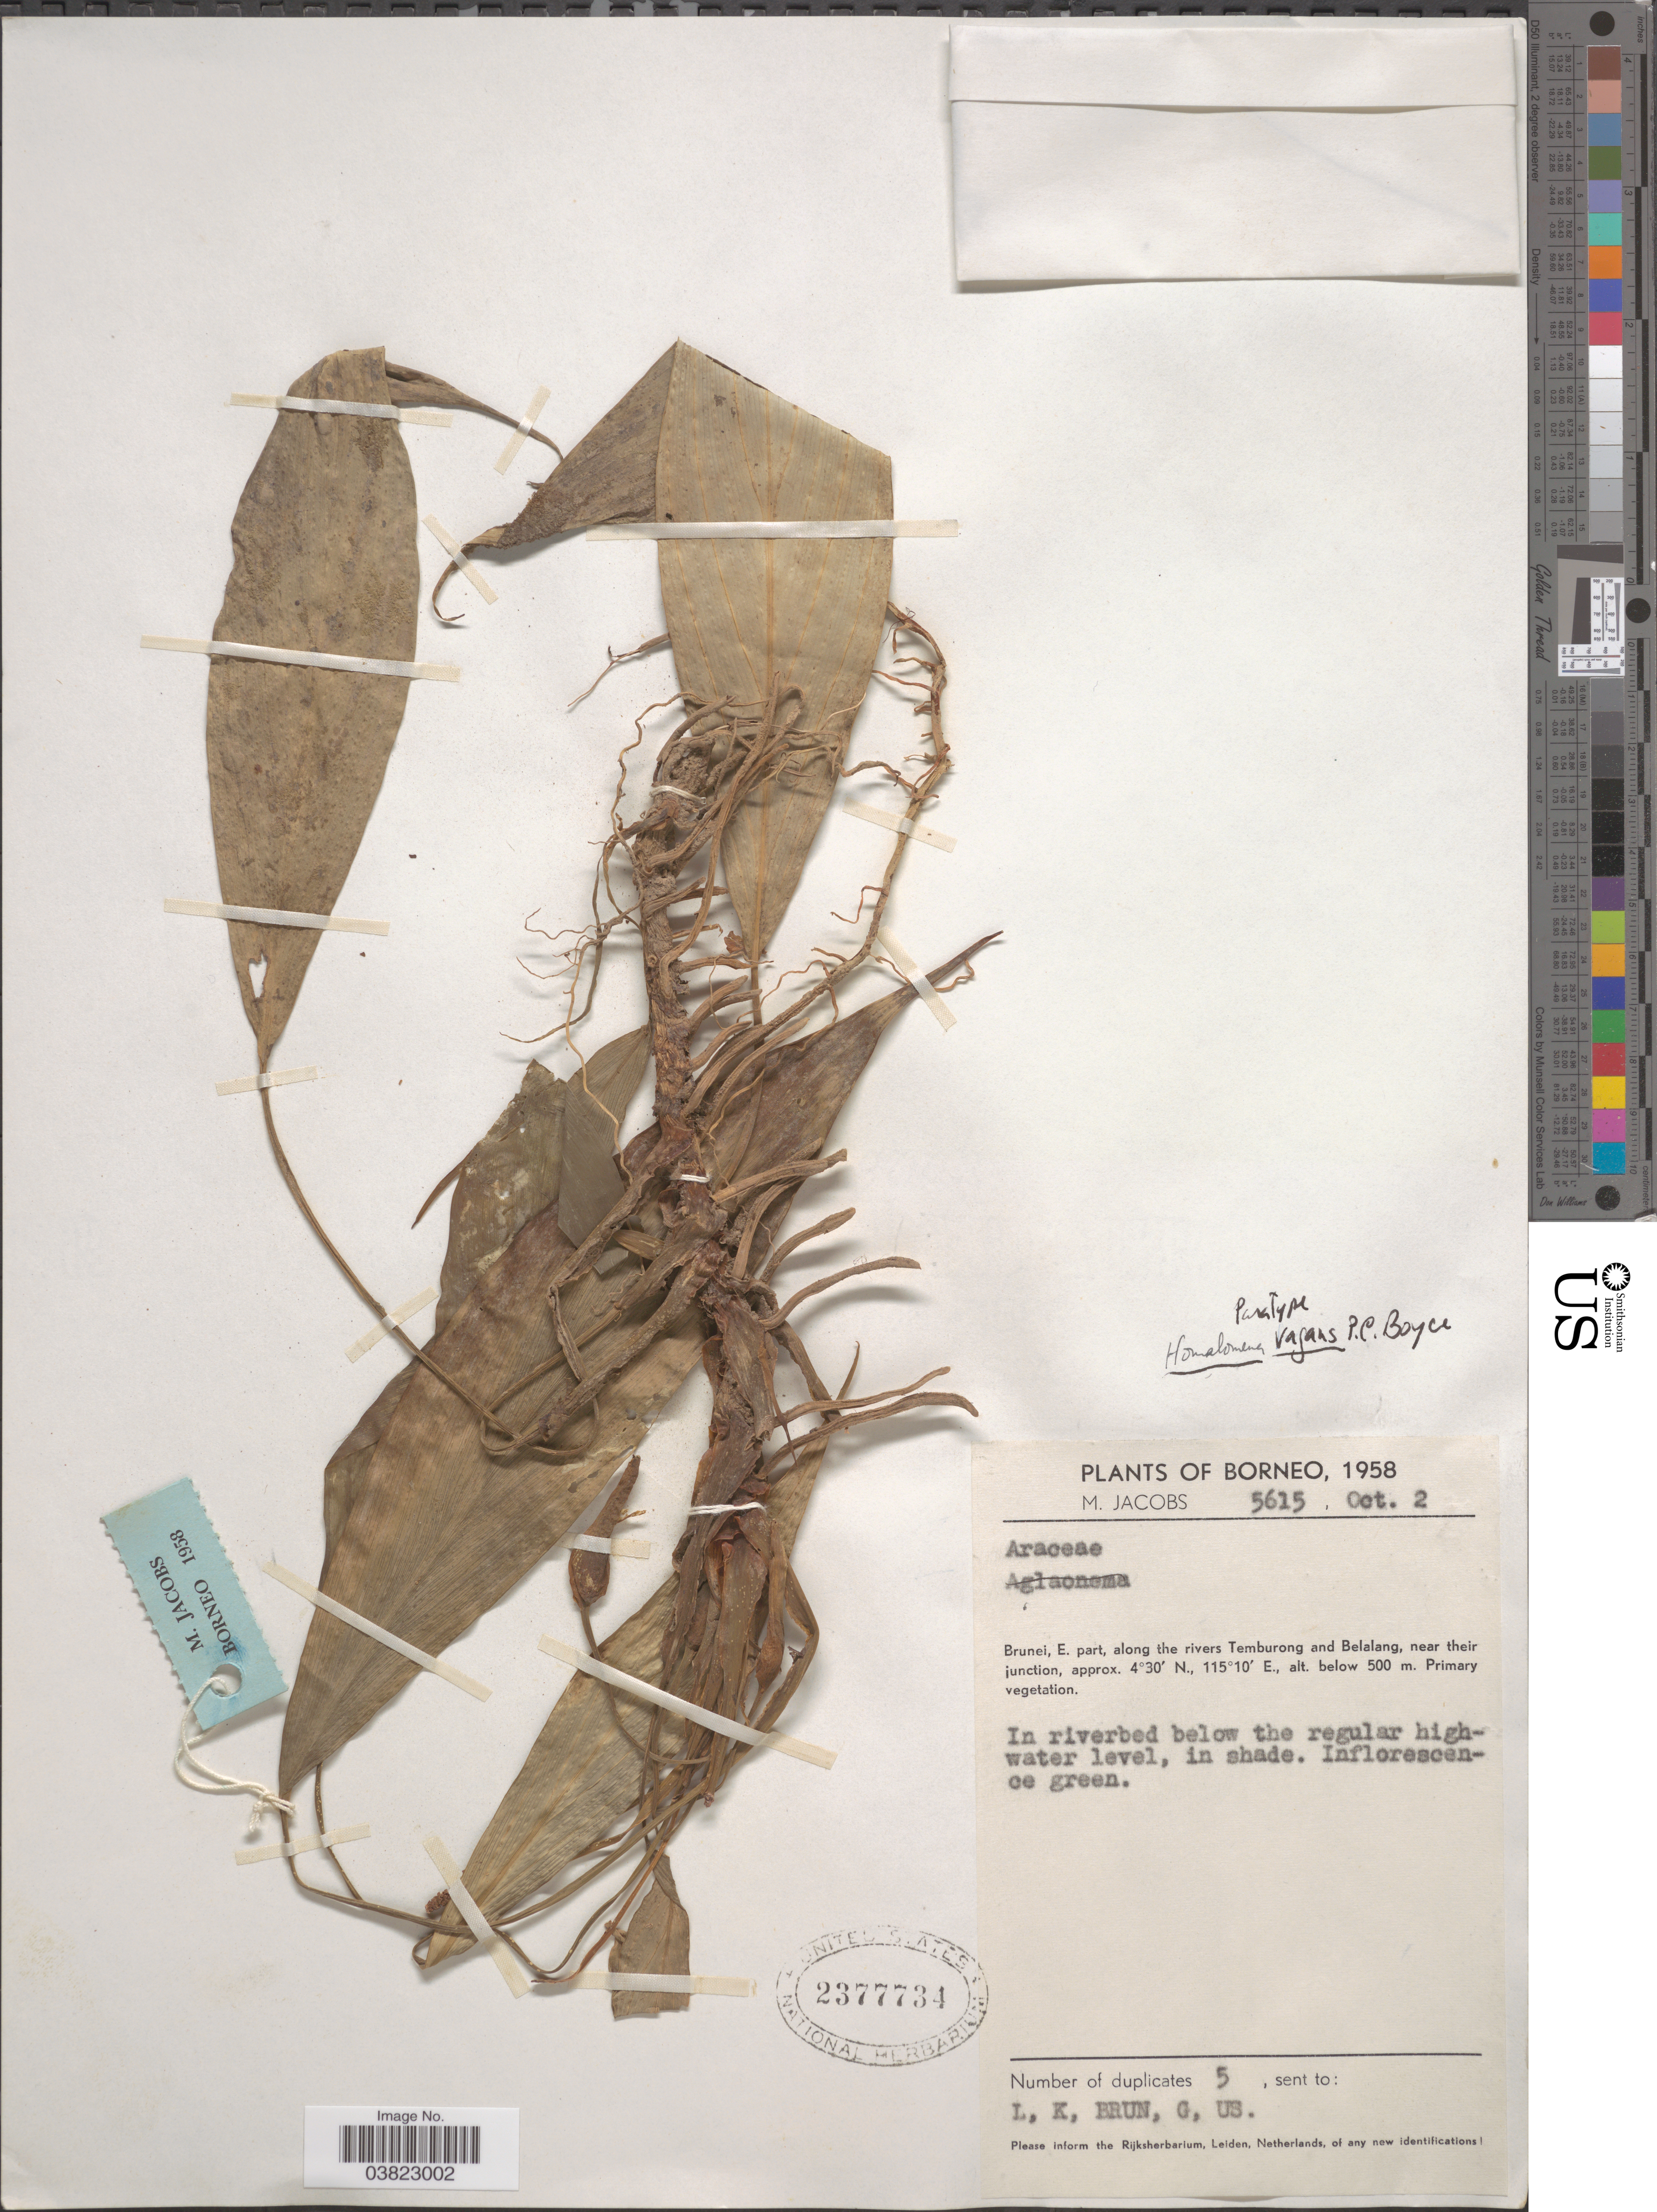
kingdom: Plantae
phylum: Tracheophyta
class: Liliopsida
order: Alismatales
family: Araceae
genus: Homalomena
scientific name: Homalomena vagans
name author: P.C. Boyce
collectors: M. Jacobs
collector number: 5615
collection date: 1958-10-02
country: Brunei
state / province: Temburong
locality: Borneo. Brunei, E. part, along the rivers Temburong and Belalang, near their junction.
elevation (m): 500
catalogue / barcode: US 2377734